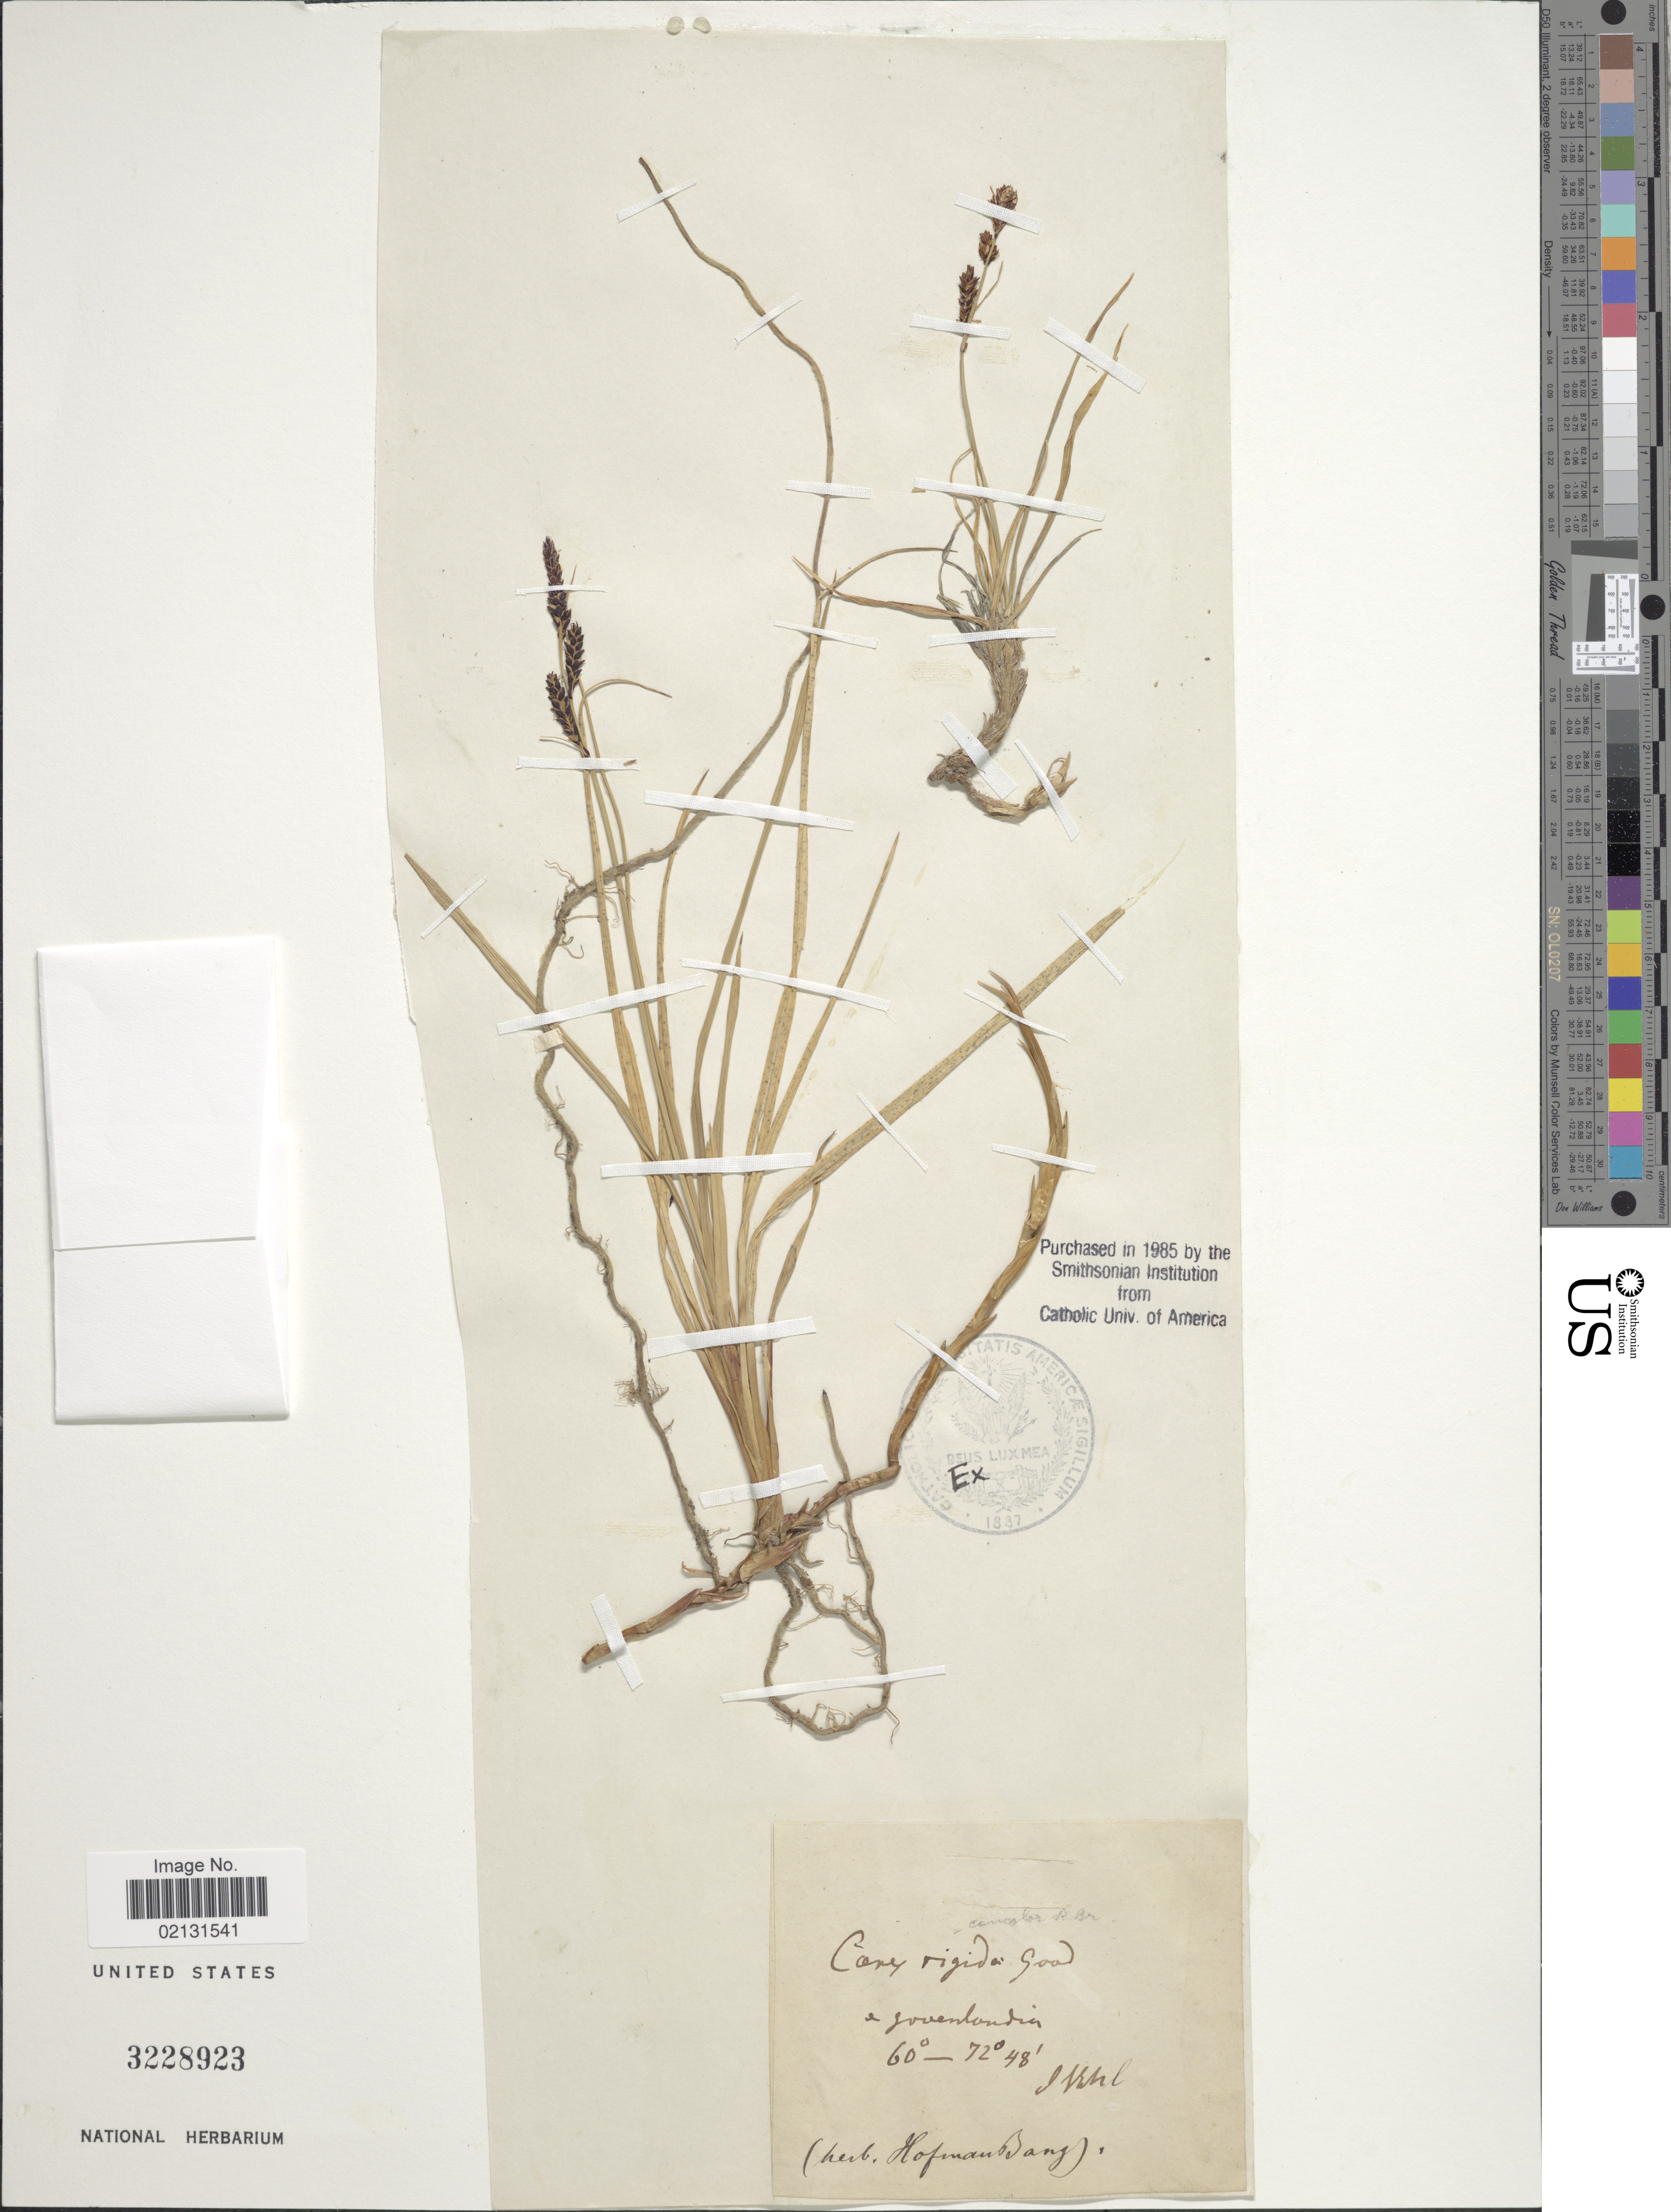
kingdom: Plantae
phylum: Tracheophyta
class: Liliopsida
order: Poales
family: Cyperaceae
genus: Carex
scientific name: Carex bigelowii subsp. bigelowii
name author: Torr. ex Schwein.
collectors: J. Vahl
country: Greenland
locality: A groenlandia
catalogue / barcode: US 3228923